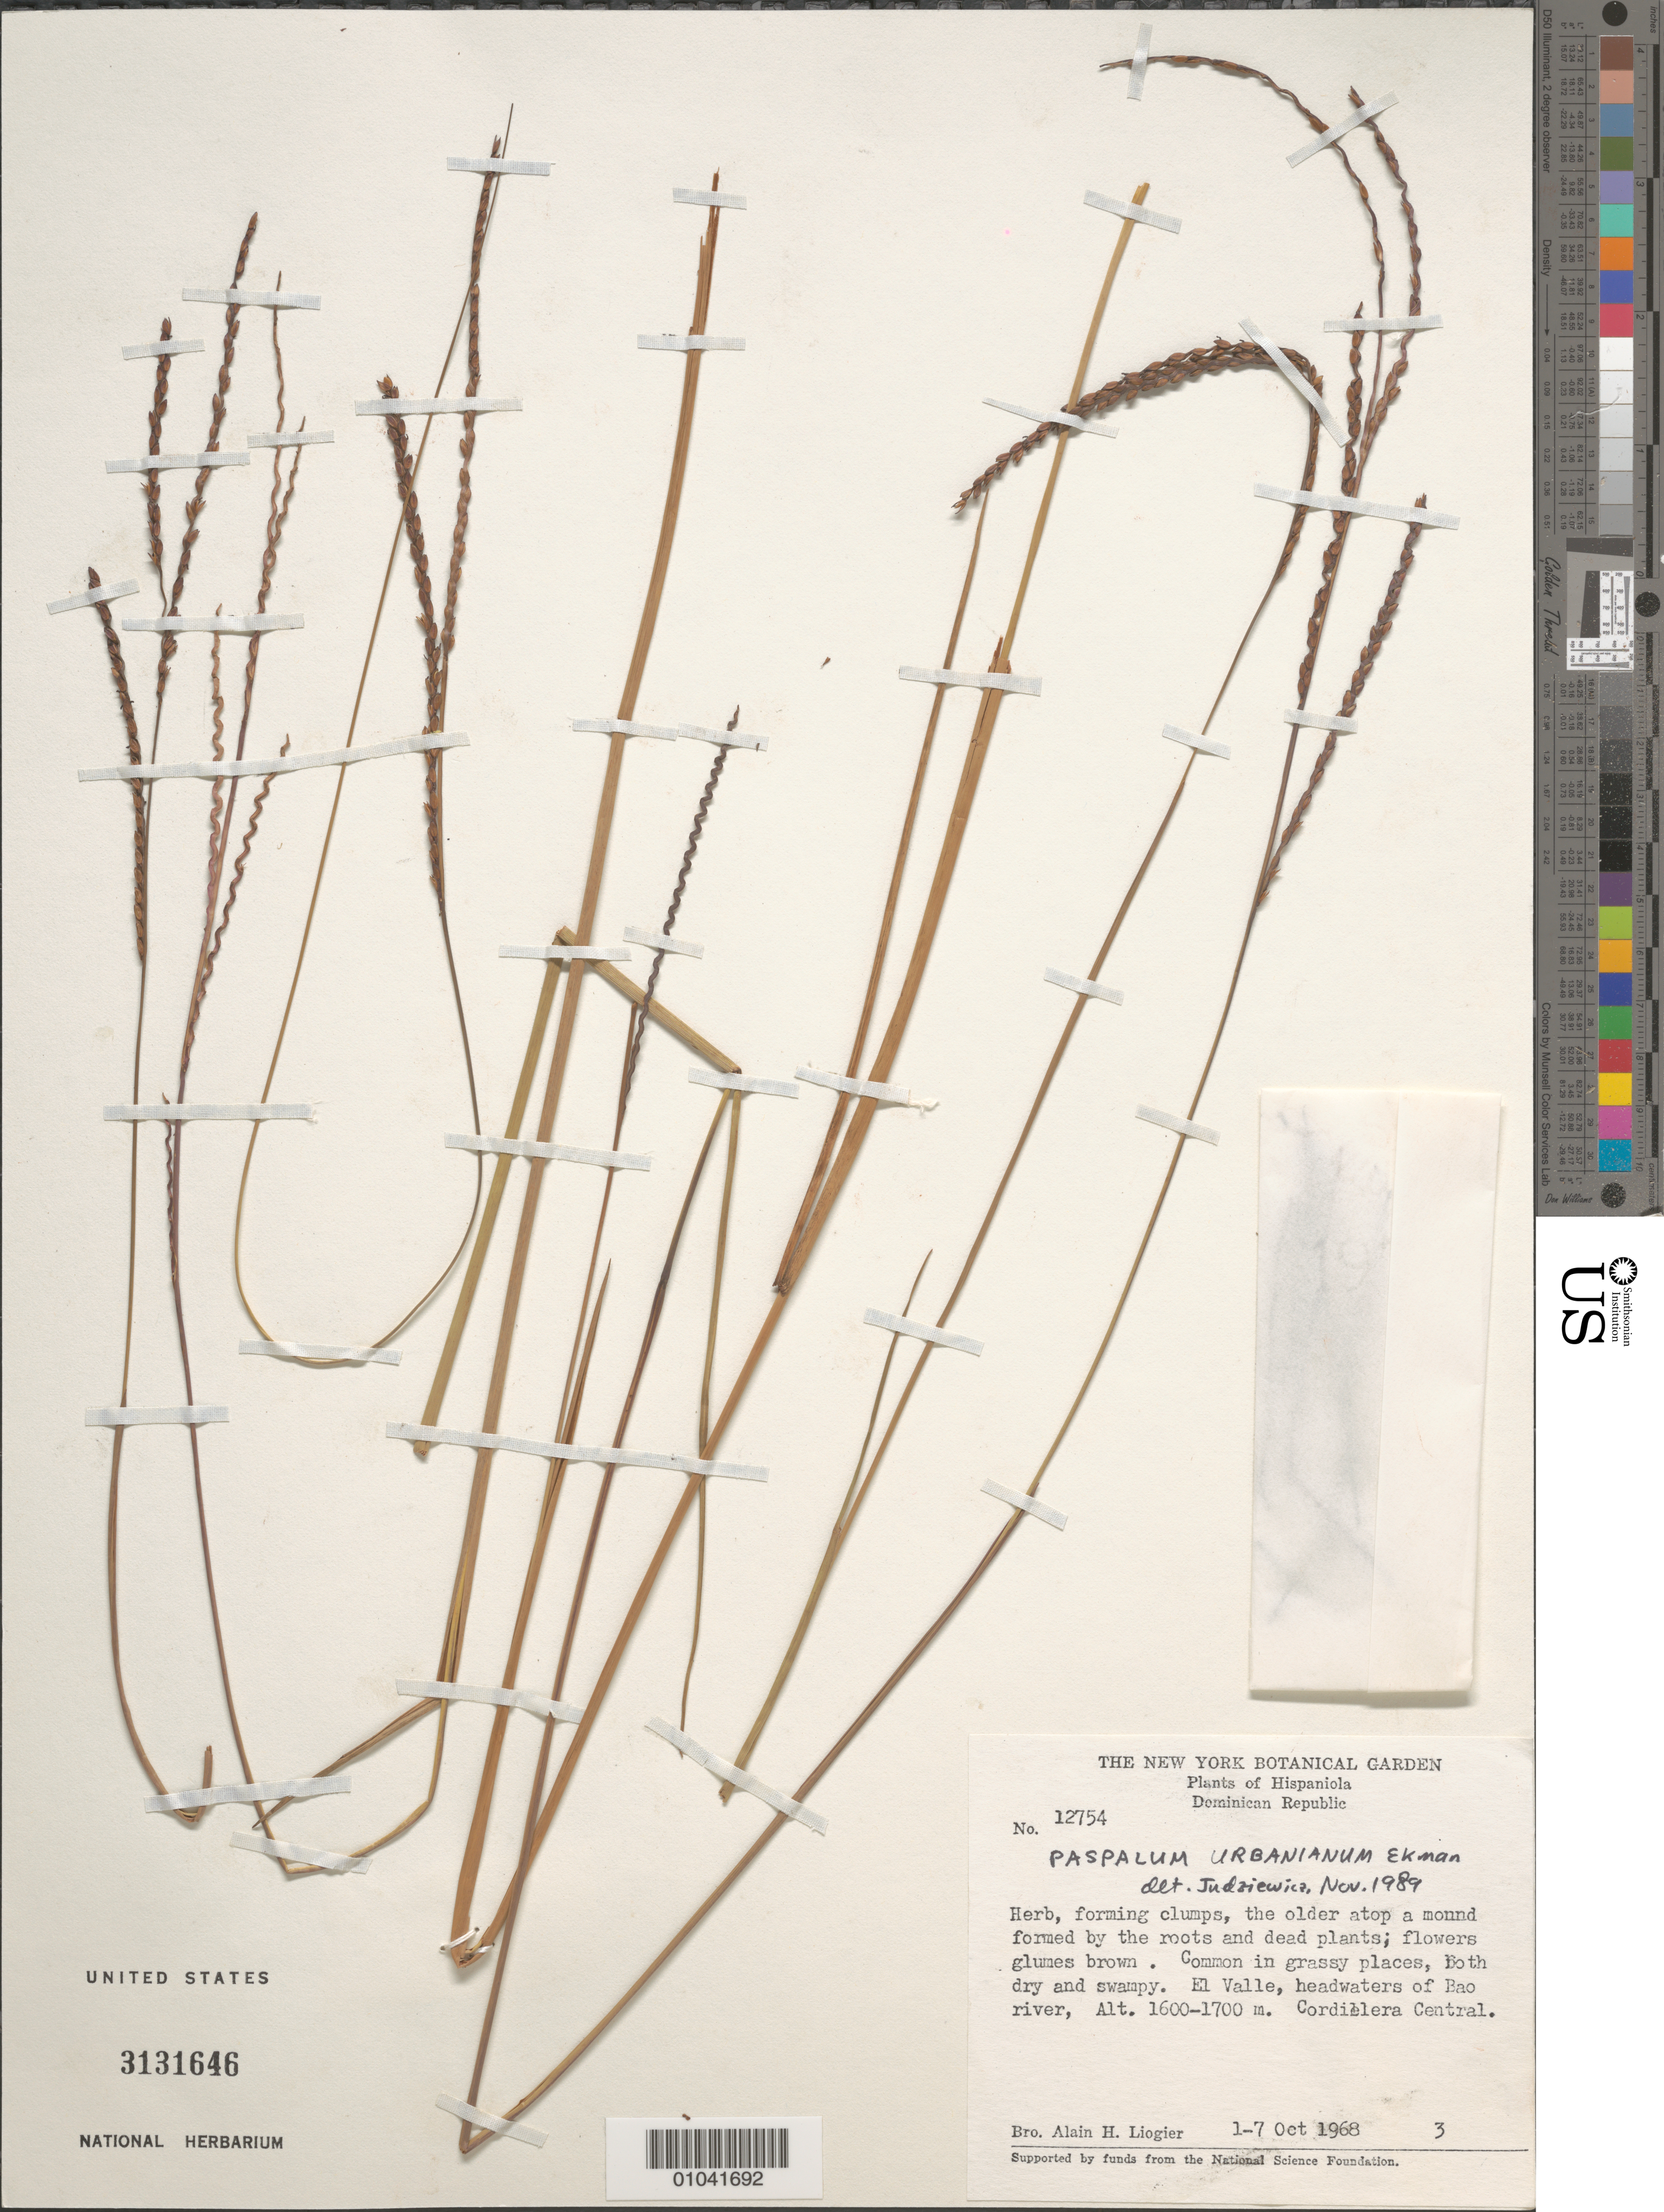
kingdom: Plantae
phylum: Tracheophyta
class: Liliopsida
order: Poales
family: Poaceae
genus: Paspalum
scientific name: Paspalum urbanianum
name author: Ekman ex Hitchc.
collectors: A. H. Liogier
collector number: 12754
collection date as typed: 01 Oct 1968 to 07 Oct 1968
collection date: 1968-10-01/1968-10-07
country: Dominican Republic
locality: El Valle, headwaters of Bao River, Cordielera Central.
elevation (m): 488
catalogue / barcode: US 3131646